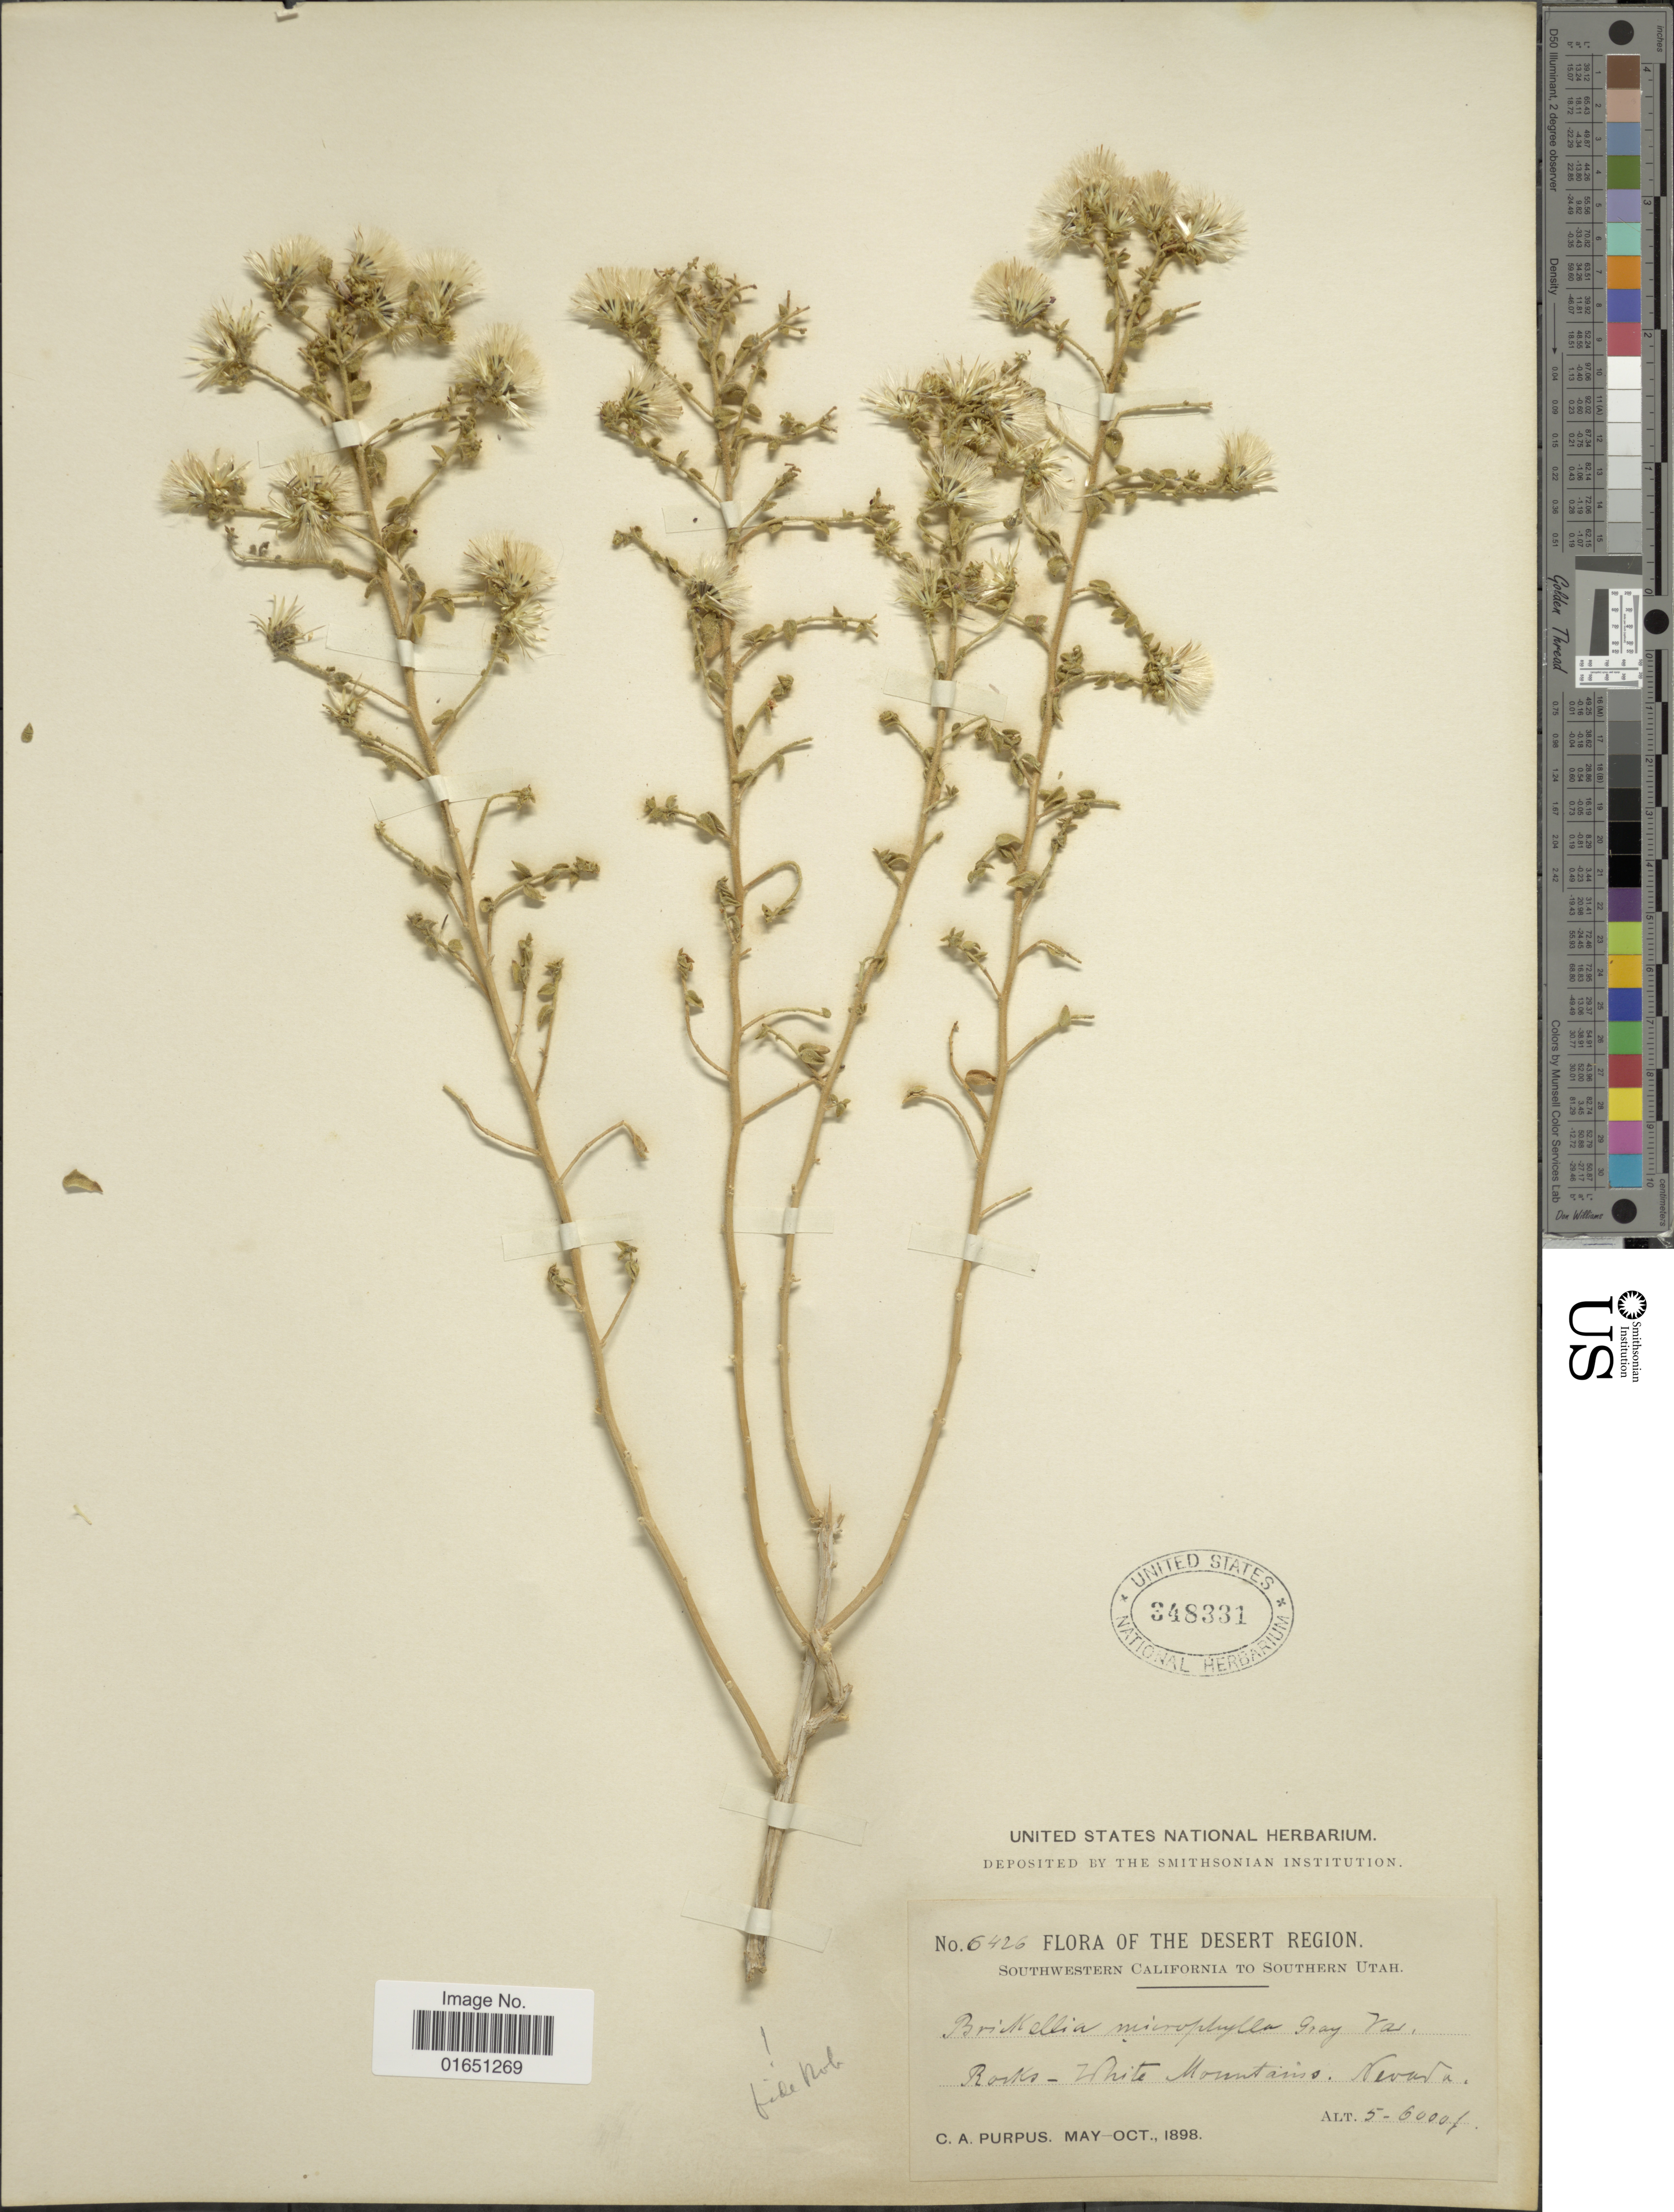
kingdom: Plantae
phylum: Tracheophyta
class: Magnoliopsida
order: Asterales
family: Asteraceae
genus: Brickellia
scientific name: Brickellia microphylla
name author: (Nutt.) A. Gray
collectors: C. A. Purpus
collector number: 6426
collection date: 1898-05/1898-10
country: United States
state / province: Nevada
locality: The Desert Region, Rocks - White Mountains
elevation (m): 1524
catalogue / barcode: US 348331